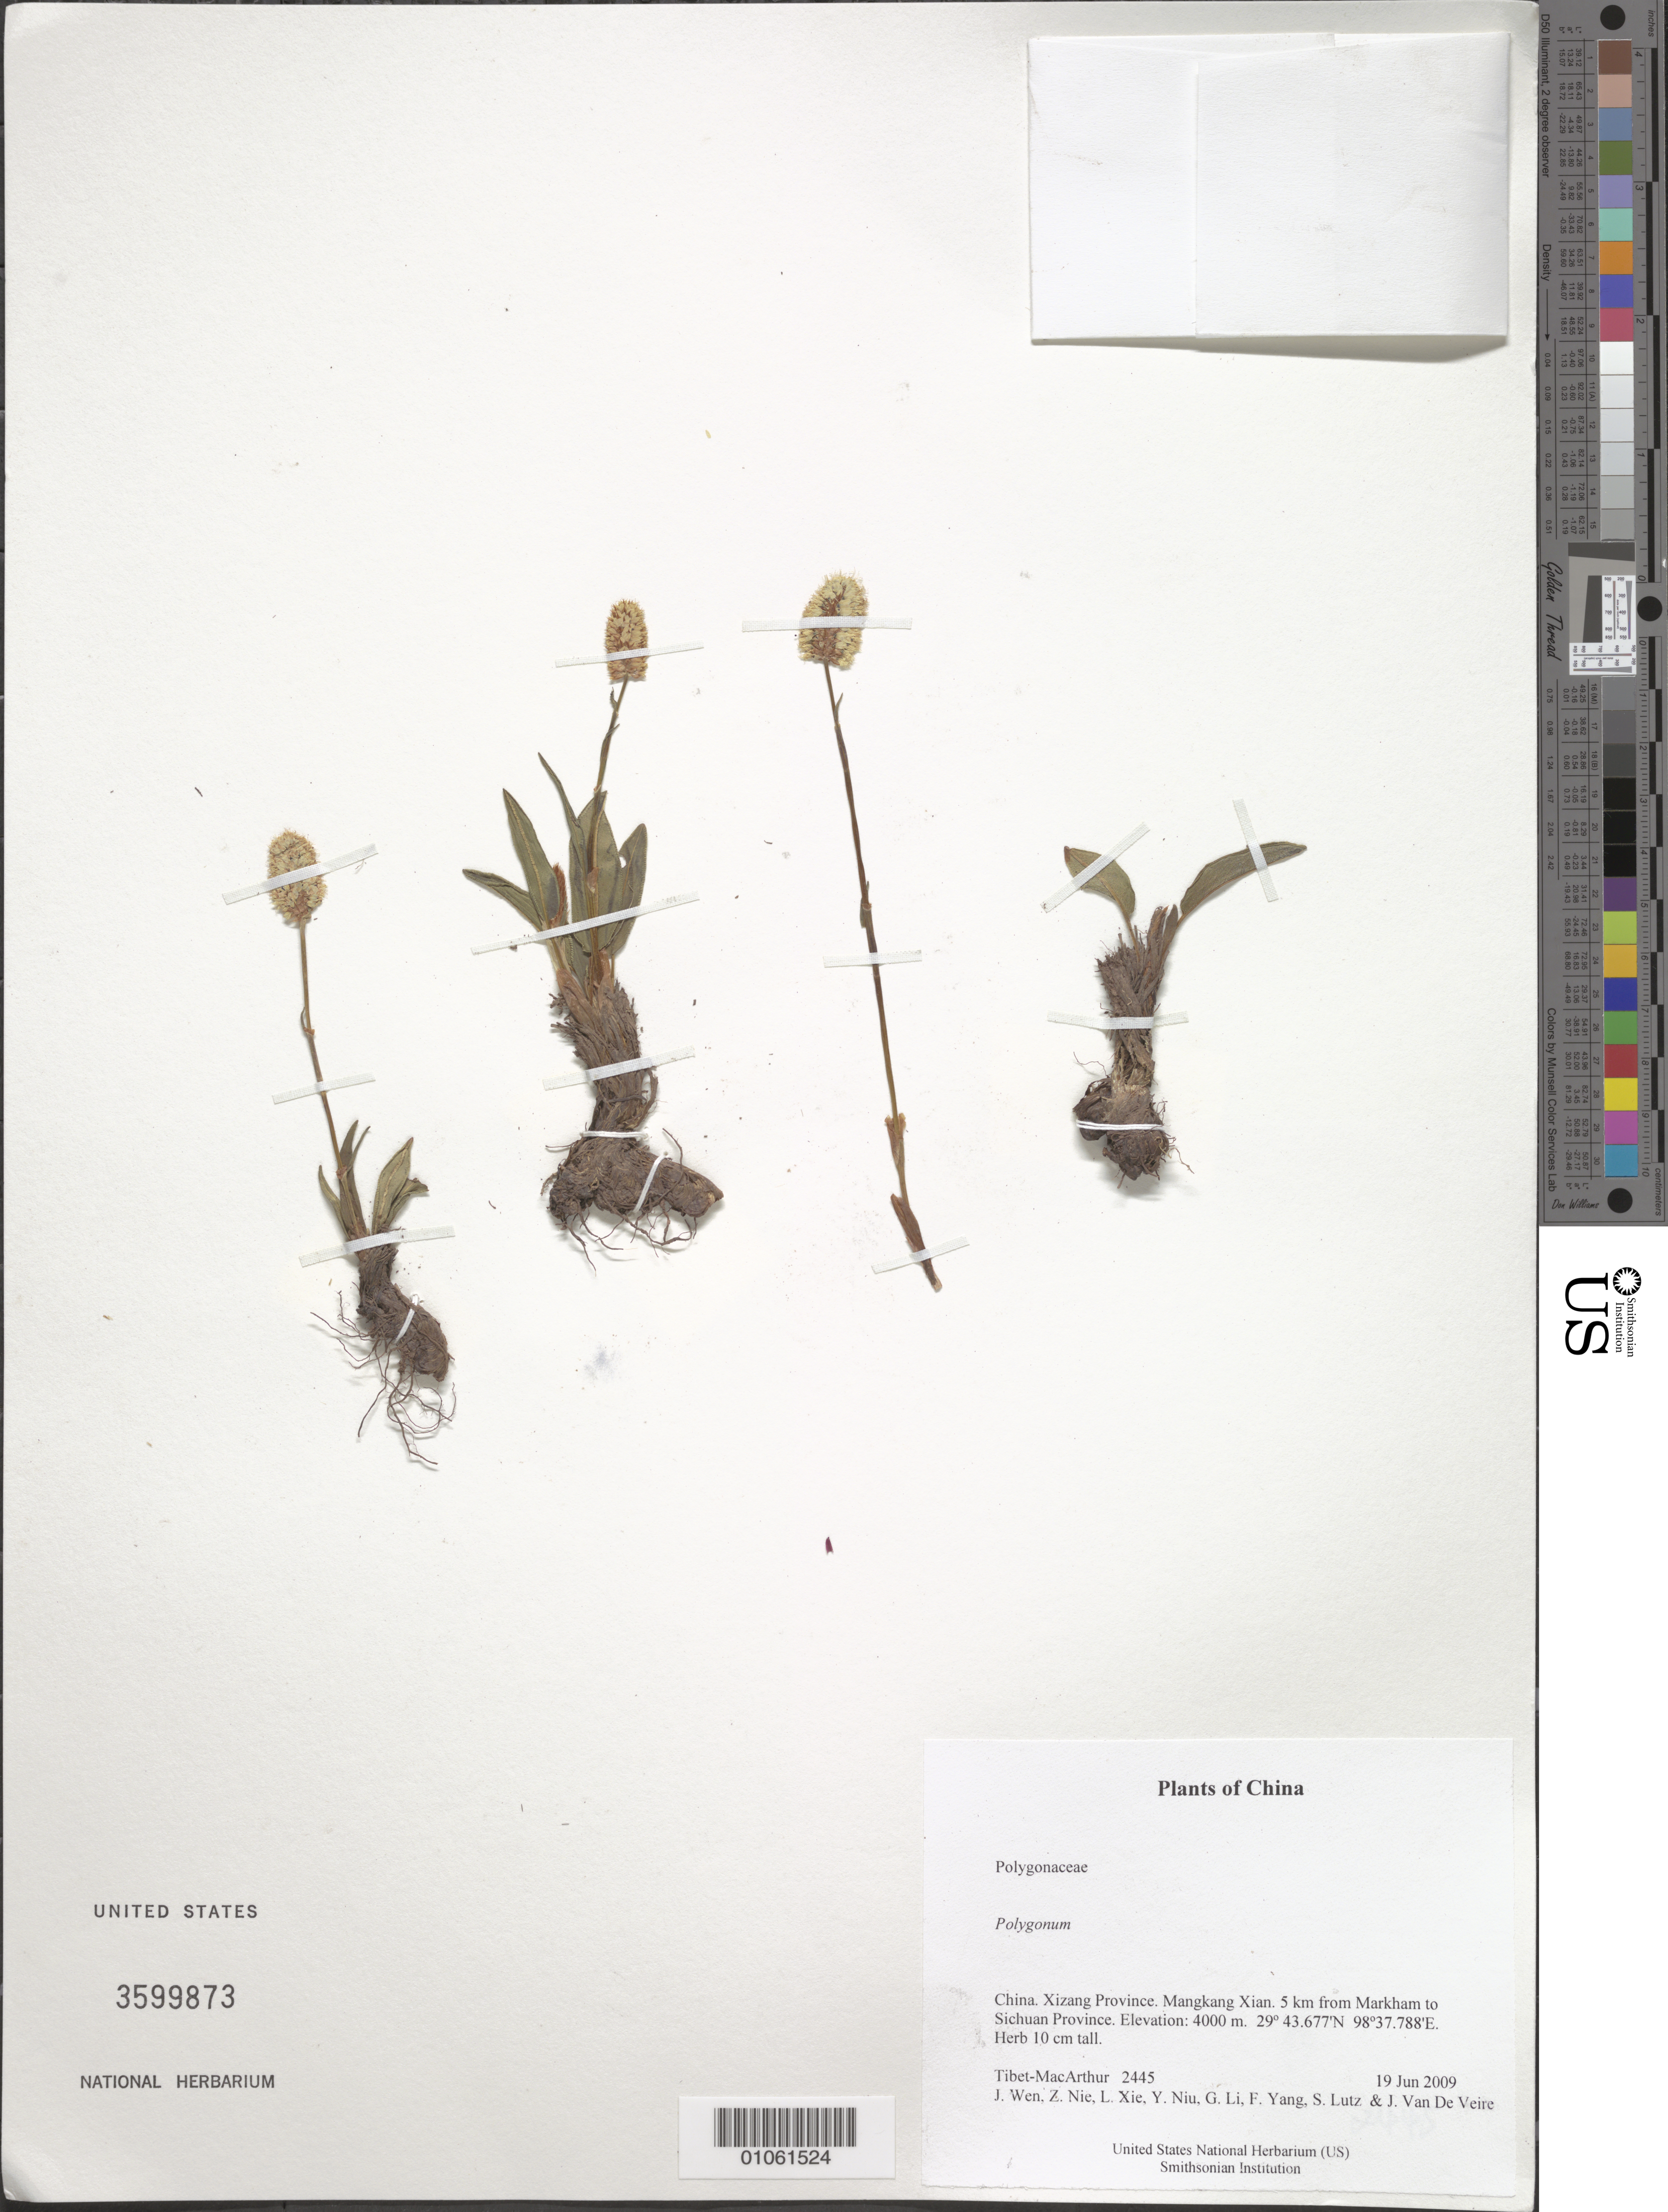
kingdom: Plantae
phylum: Tracheophyta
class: Magnoliopsida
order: Caryophyllales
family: Polygonaceae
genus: Bistorta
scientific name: Bistorta sp.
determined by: Strong, Mark T., (BOT), Smithsonian Institution - National Museum of Natural History (UNITED STATES)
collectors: Tibet-MacArthur, J. Wen, Z. Nie, L. Xie, Y. Niu, G. Li, F. Yang, S. Lutz & J. Van De Veire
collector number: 2445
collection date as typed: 19 Jun 2009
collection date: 2009-06-19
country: China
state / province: Xizang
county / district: Mangkang Xian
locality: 5 km from Markham to Sichuan Province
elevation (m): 4000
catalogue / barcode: US 3599873